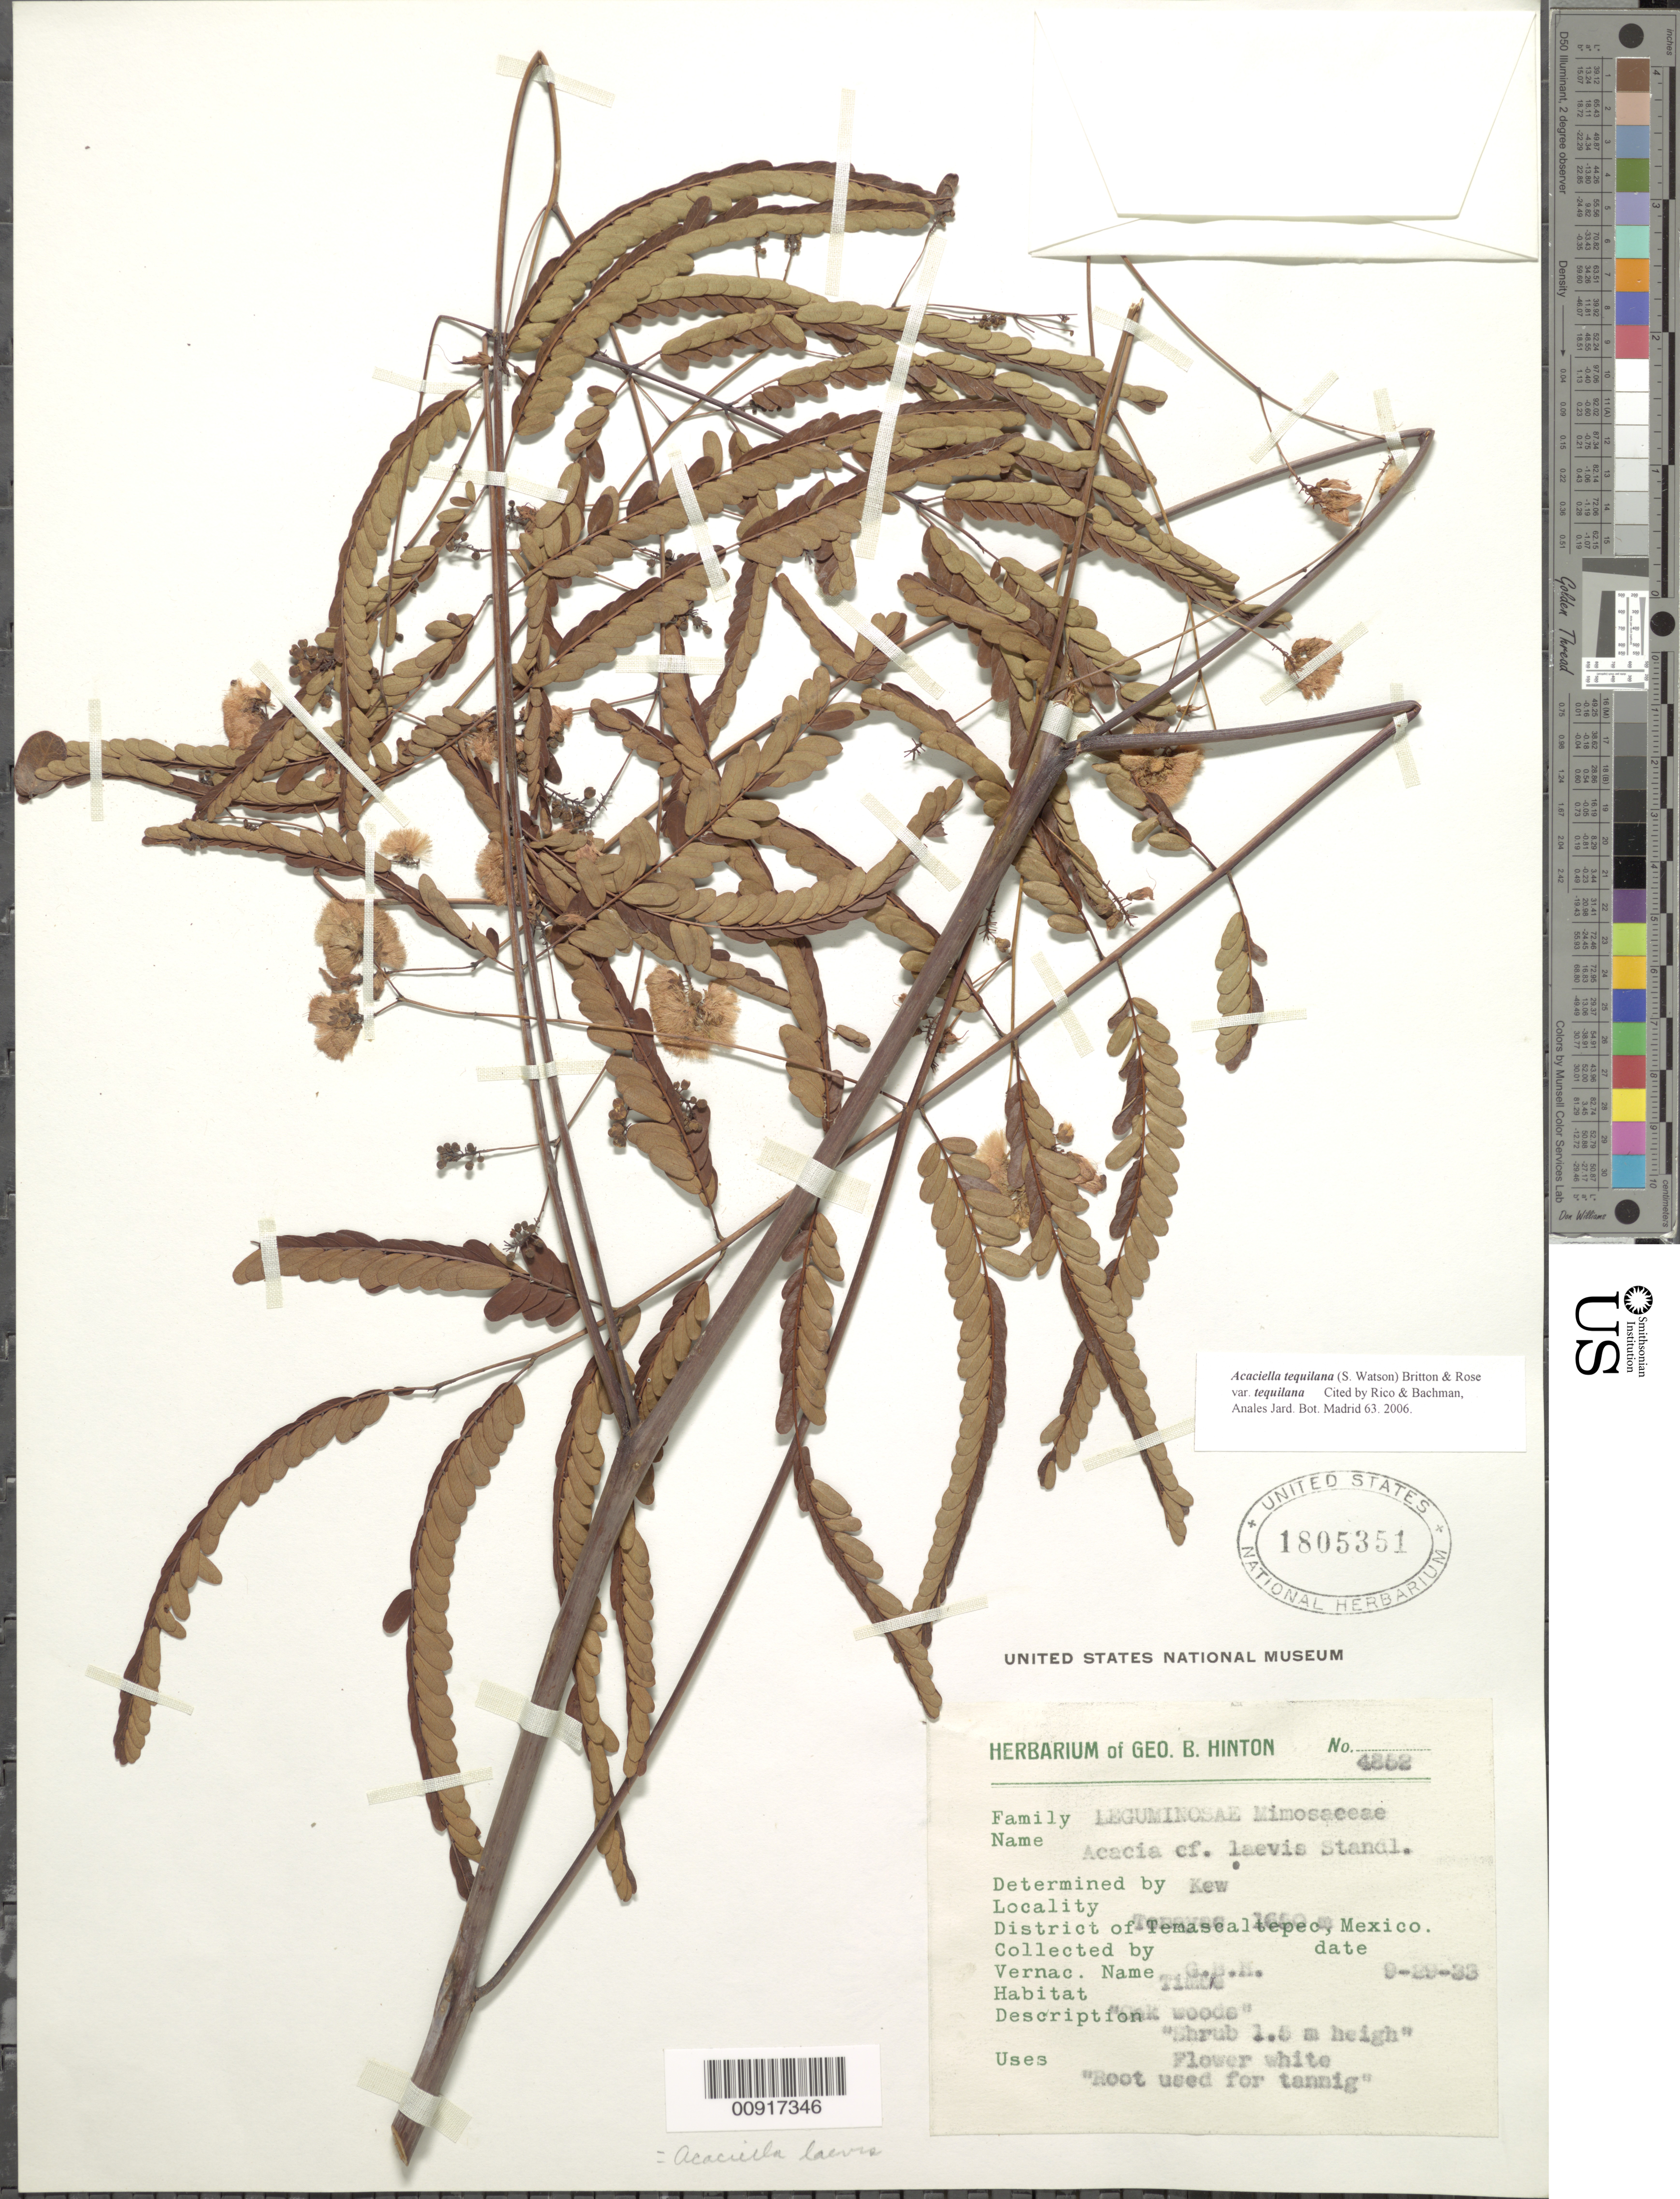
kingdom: Plantae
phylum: Tracheophyta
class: Magnoliopsida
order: Fabales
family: Fabaceae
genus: Acaciella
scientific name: Acaciella tequilana var. tequilana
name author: (S. Watson) Britton & Rose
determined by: Rico, L.; Bachman, --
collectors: G. B. Hinton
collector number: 4852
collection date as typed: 29 Sep 1933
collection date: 1933-09-29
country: Mexico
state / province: México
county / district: Temascaltepec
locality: Teneyac, District of Temascaltepec, State of Mexico.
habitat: Oak woods.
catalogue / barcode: US 1805351